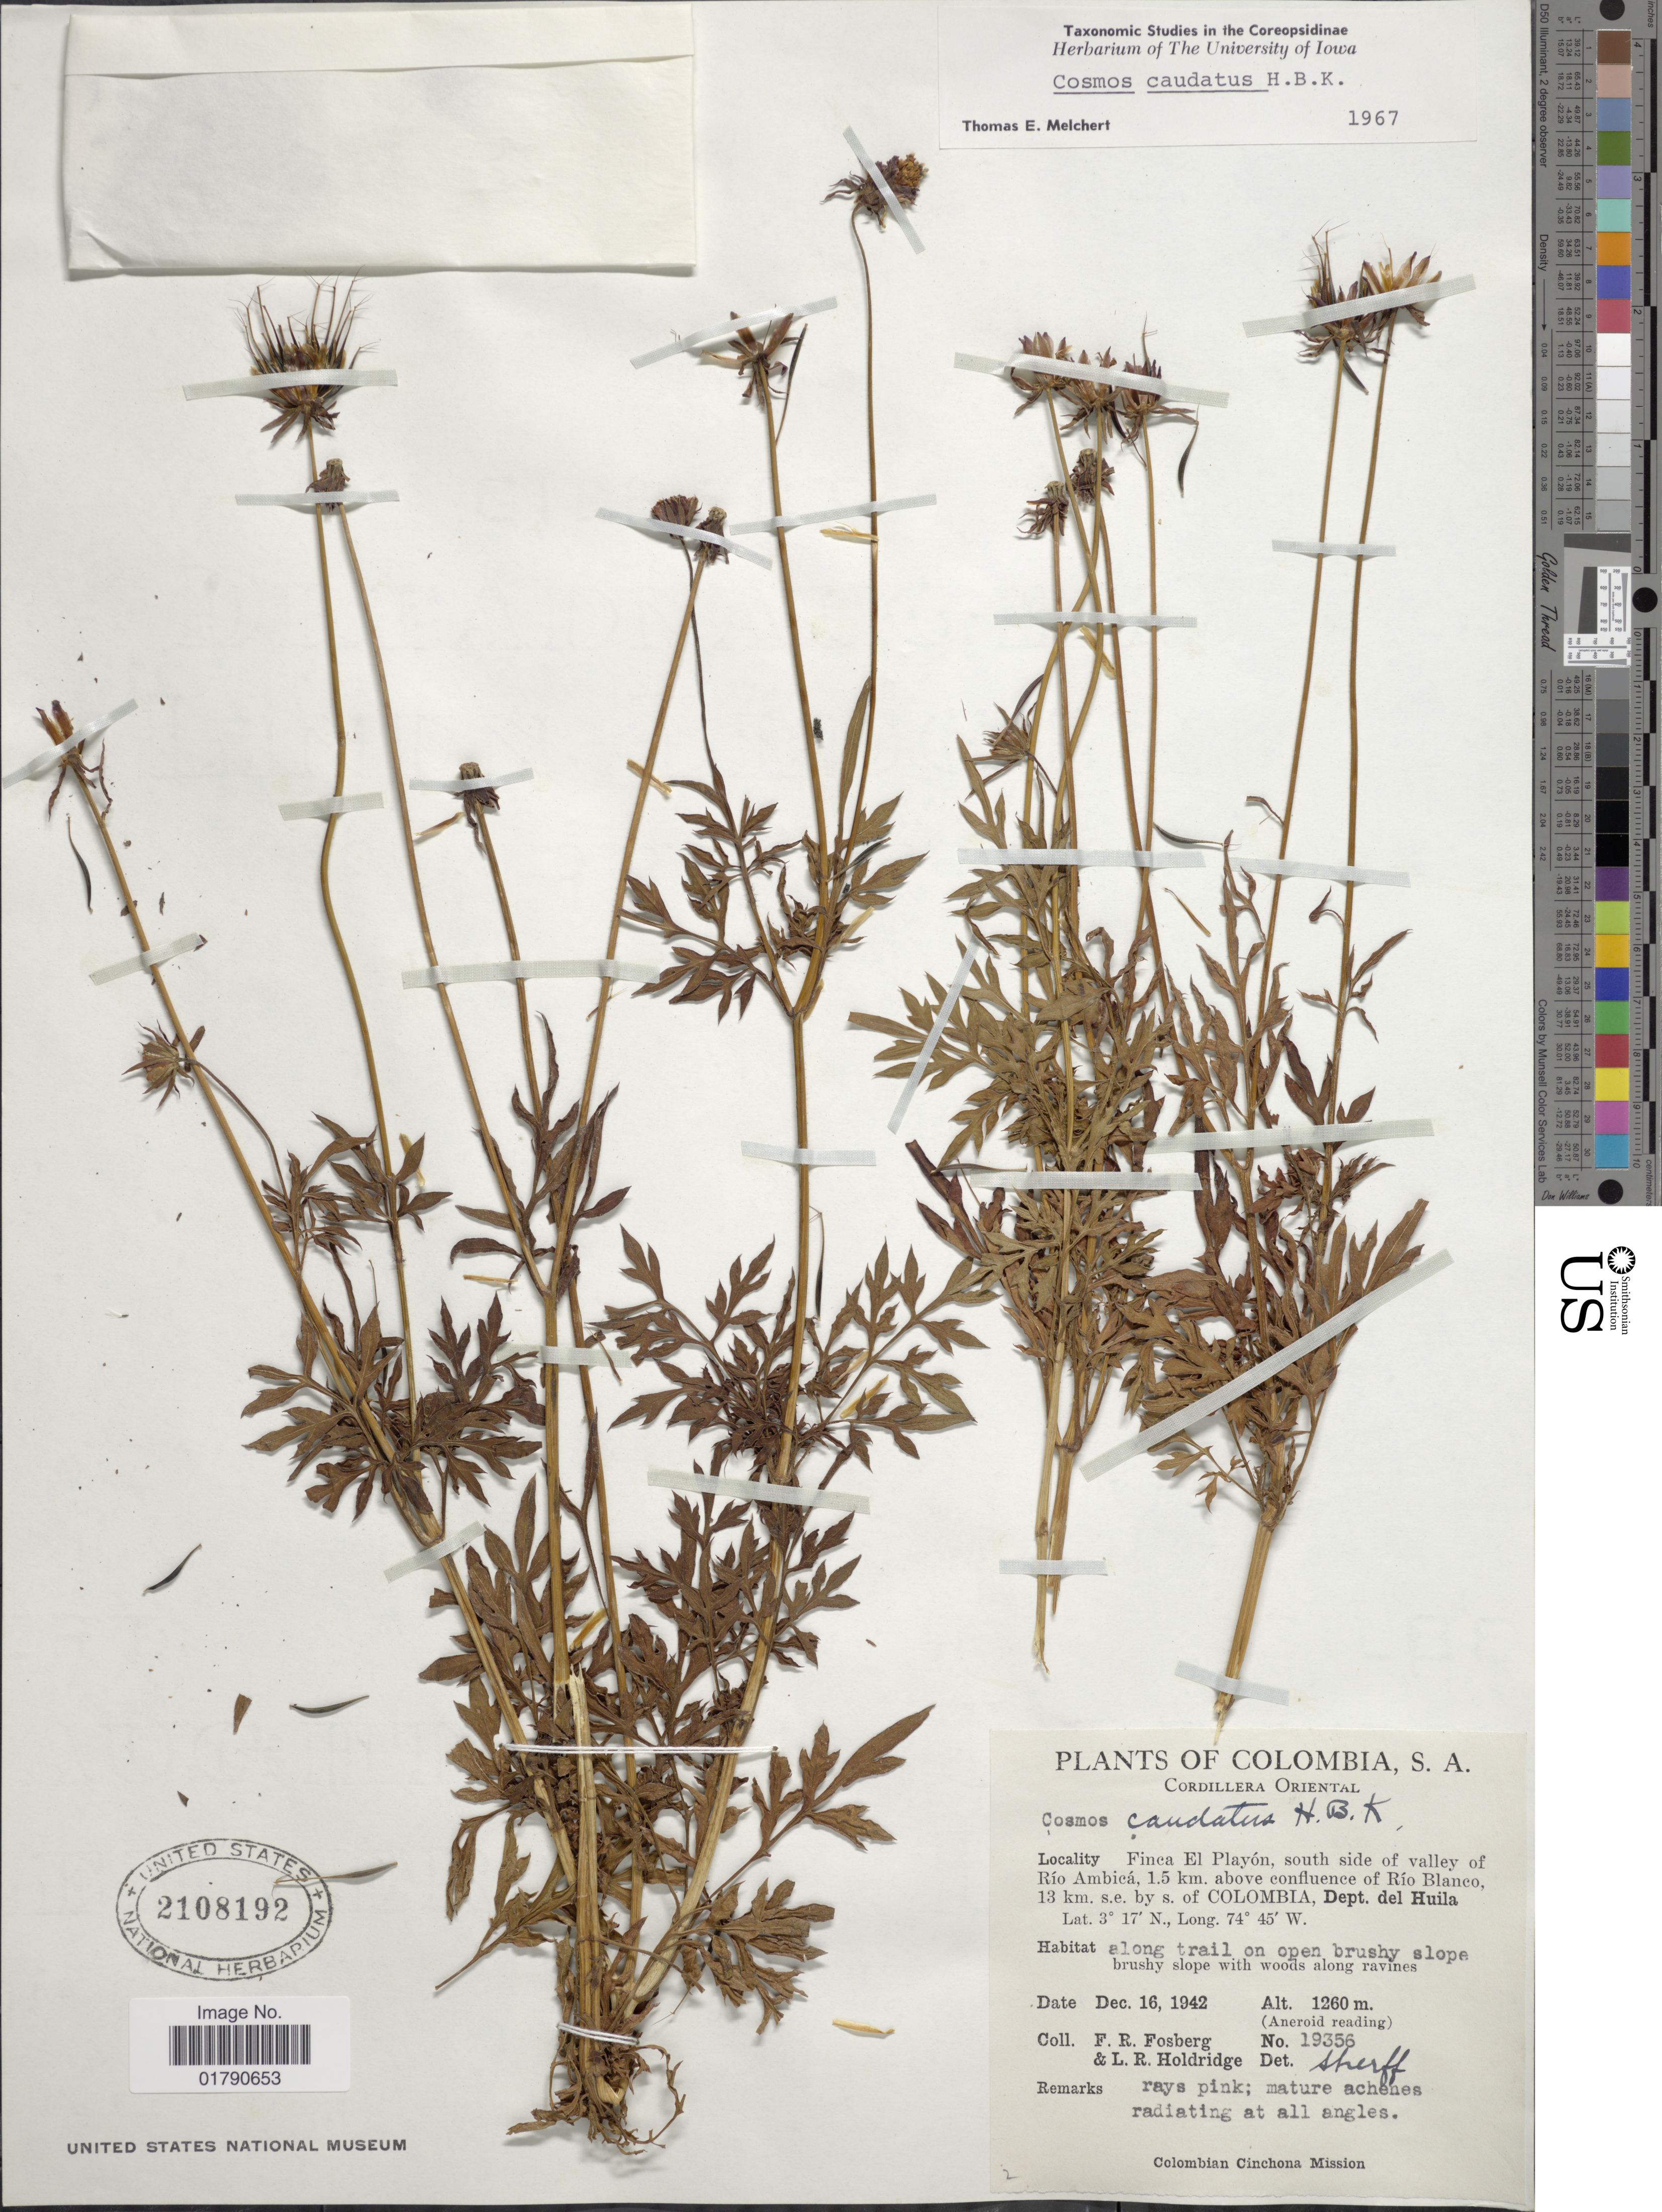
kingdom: Plantae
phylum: Tracheophyta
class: Magnoliopsida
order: Asterales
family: Asteraceae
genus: Cosmos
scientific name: Cosmos caudatus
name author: Kunth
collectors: F. R. Fosberg & L. Holdridge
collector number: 19356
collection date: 1942-12-16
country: Colombia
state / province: Huila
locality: Cordillera Oriental, Finca El Playon, south side of valley of Rio Ambica, 1.5 km above confluence of Rio Blanco, 13 km s. e. by s. of Colombia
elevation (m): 1260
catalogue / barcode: US 2108192